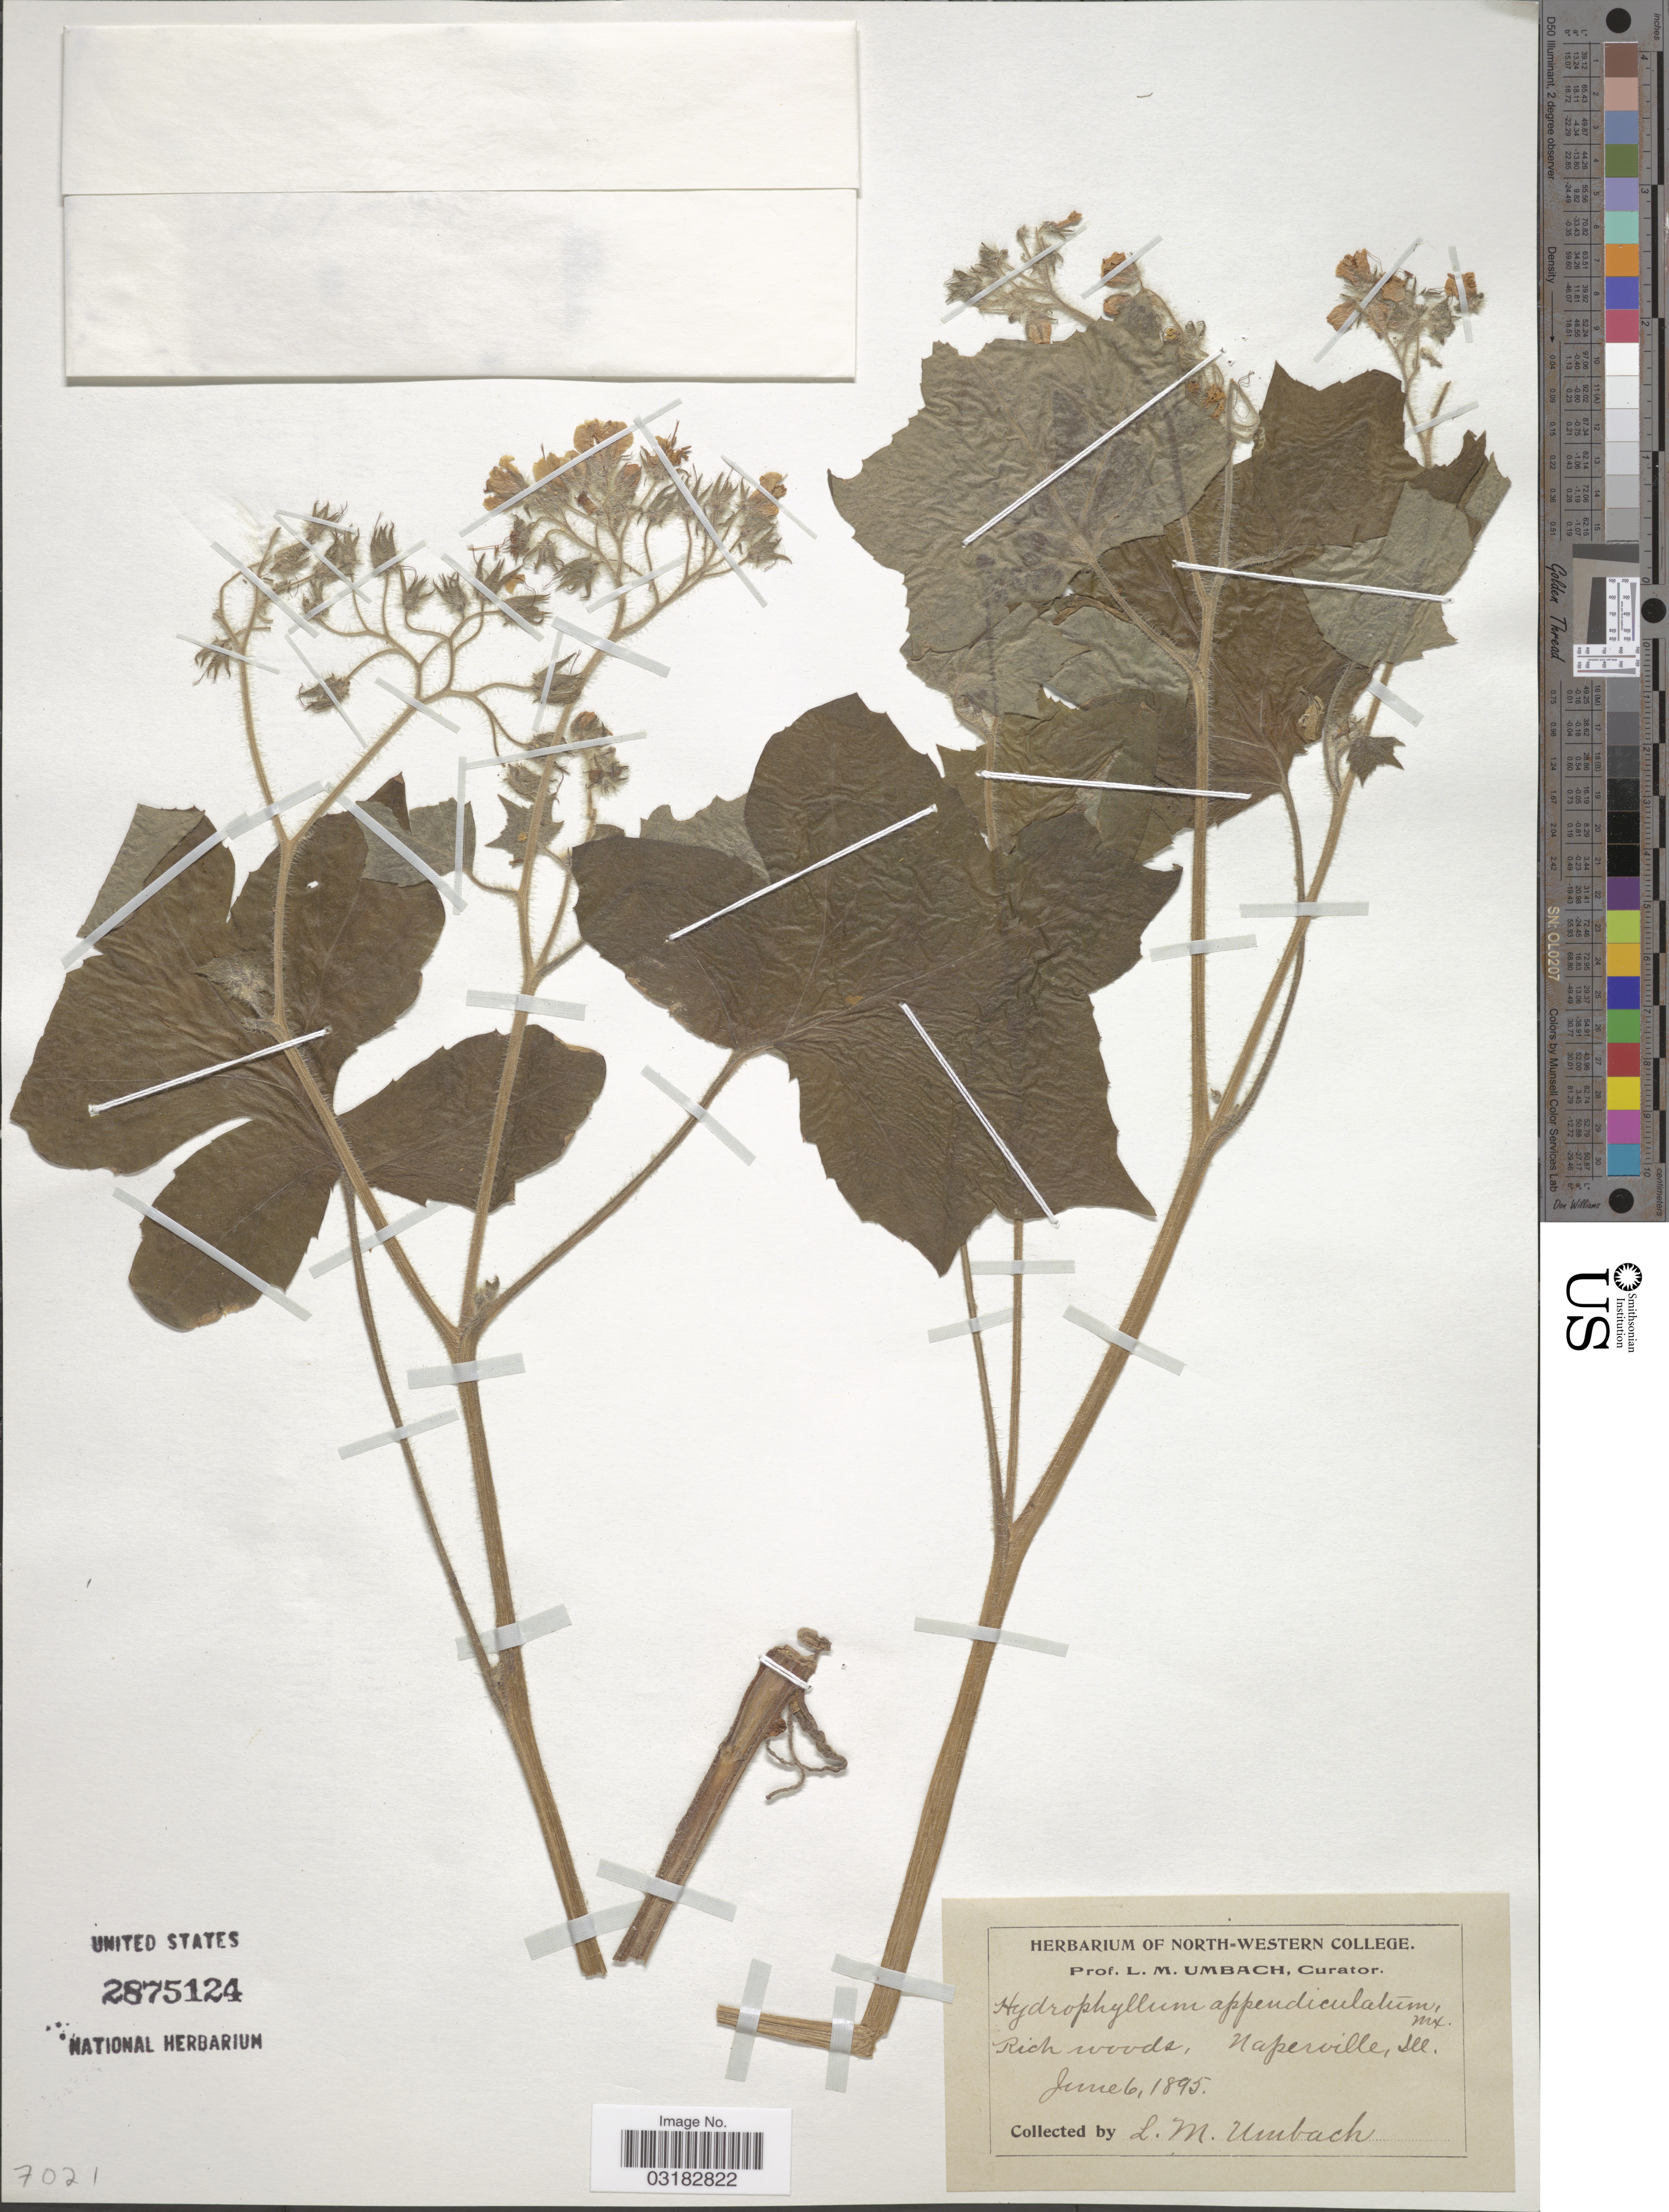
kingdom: Plantae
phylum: Tracheophyta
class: Magnoliopsida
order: Boraginales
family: Hydrophyllaceae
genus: Hydrophyllum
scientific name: Hydrophyllum appendiculatum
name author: Michx.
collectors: L. M. Umbach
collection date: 1895-06-06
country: United States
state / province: Illinois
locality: Rich woods, Naperville.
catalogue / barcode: US 2875124